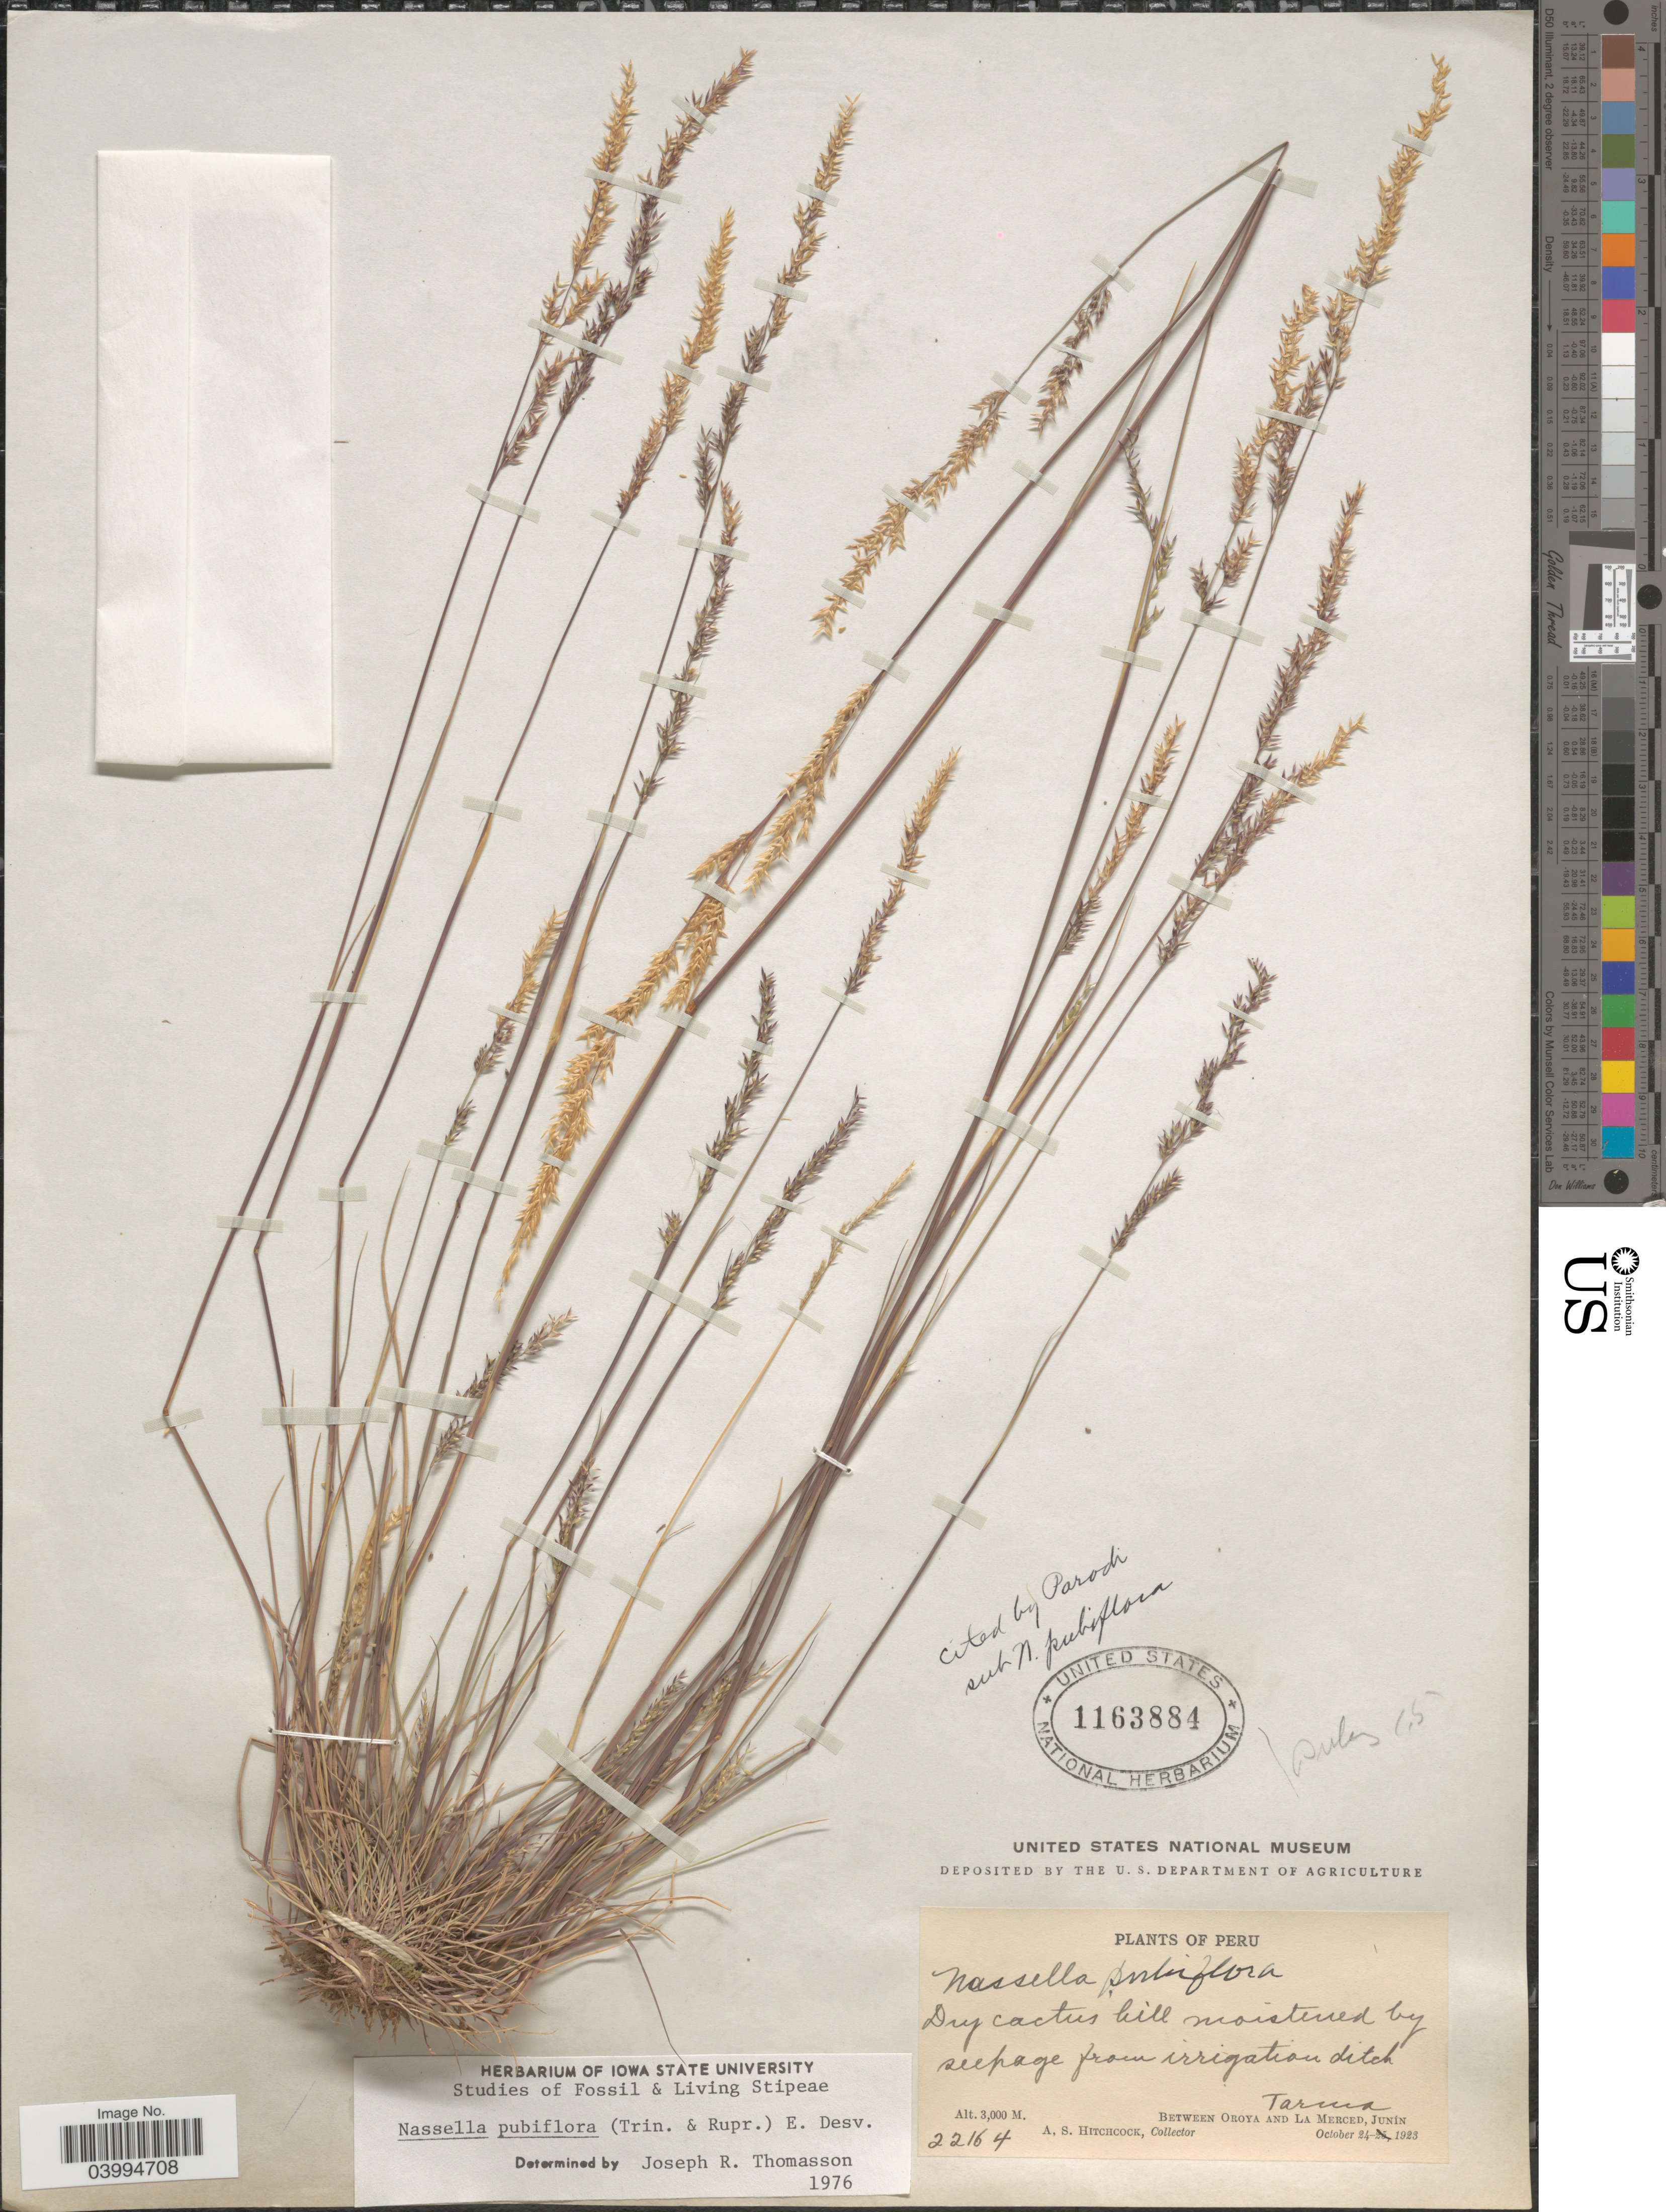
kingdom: Plantae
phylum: Tracheophyta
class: Liliopsida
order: Poales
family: Poaceae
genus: Nassella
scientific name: Nassella pubiflora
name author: (Trin. & Rupr.) É. Desv.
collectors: A. S. Hitchcock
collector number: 22164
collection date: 1923-10-24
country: Peru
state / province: Junín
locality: Tarma between Oroya and La Merced.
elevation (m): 3000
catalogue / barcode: US 1163884